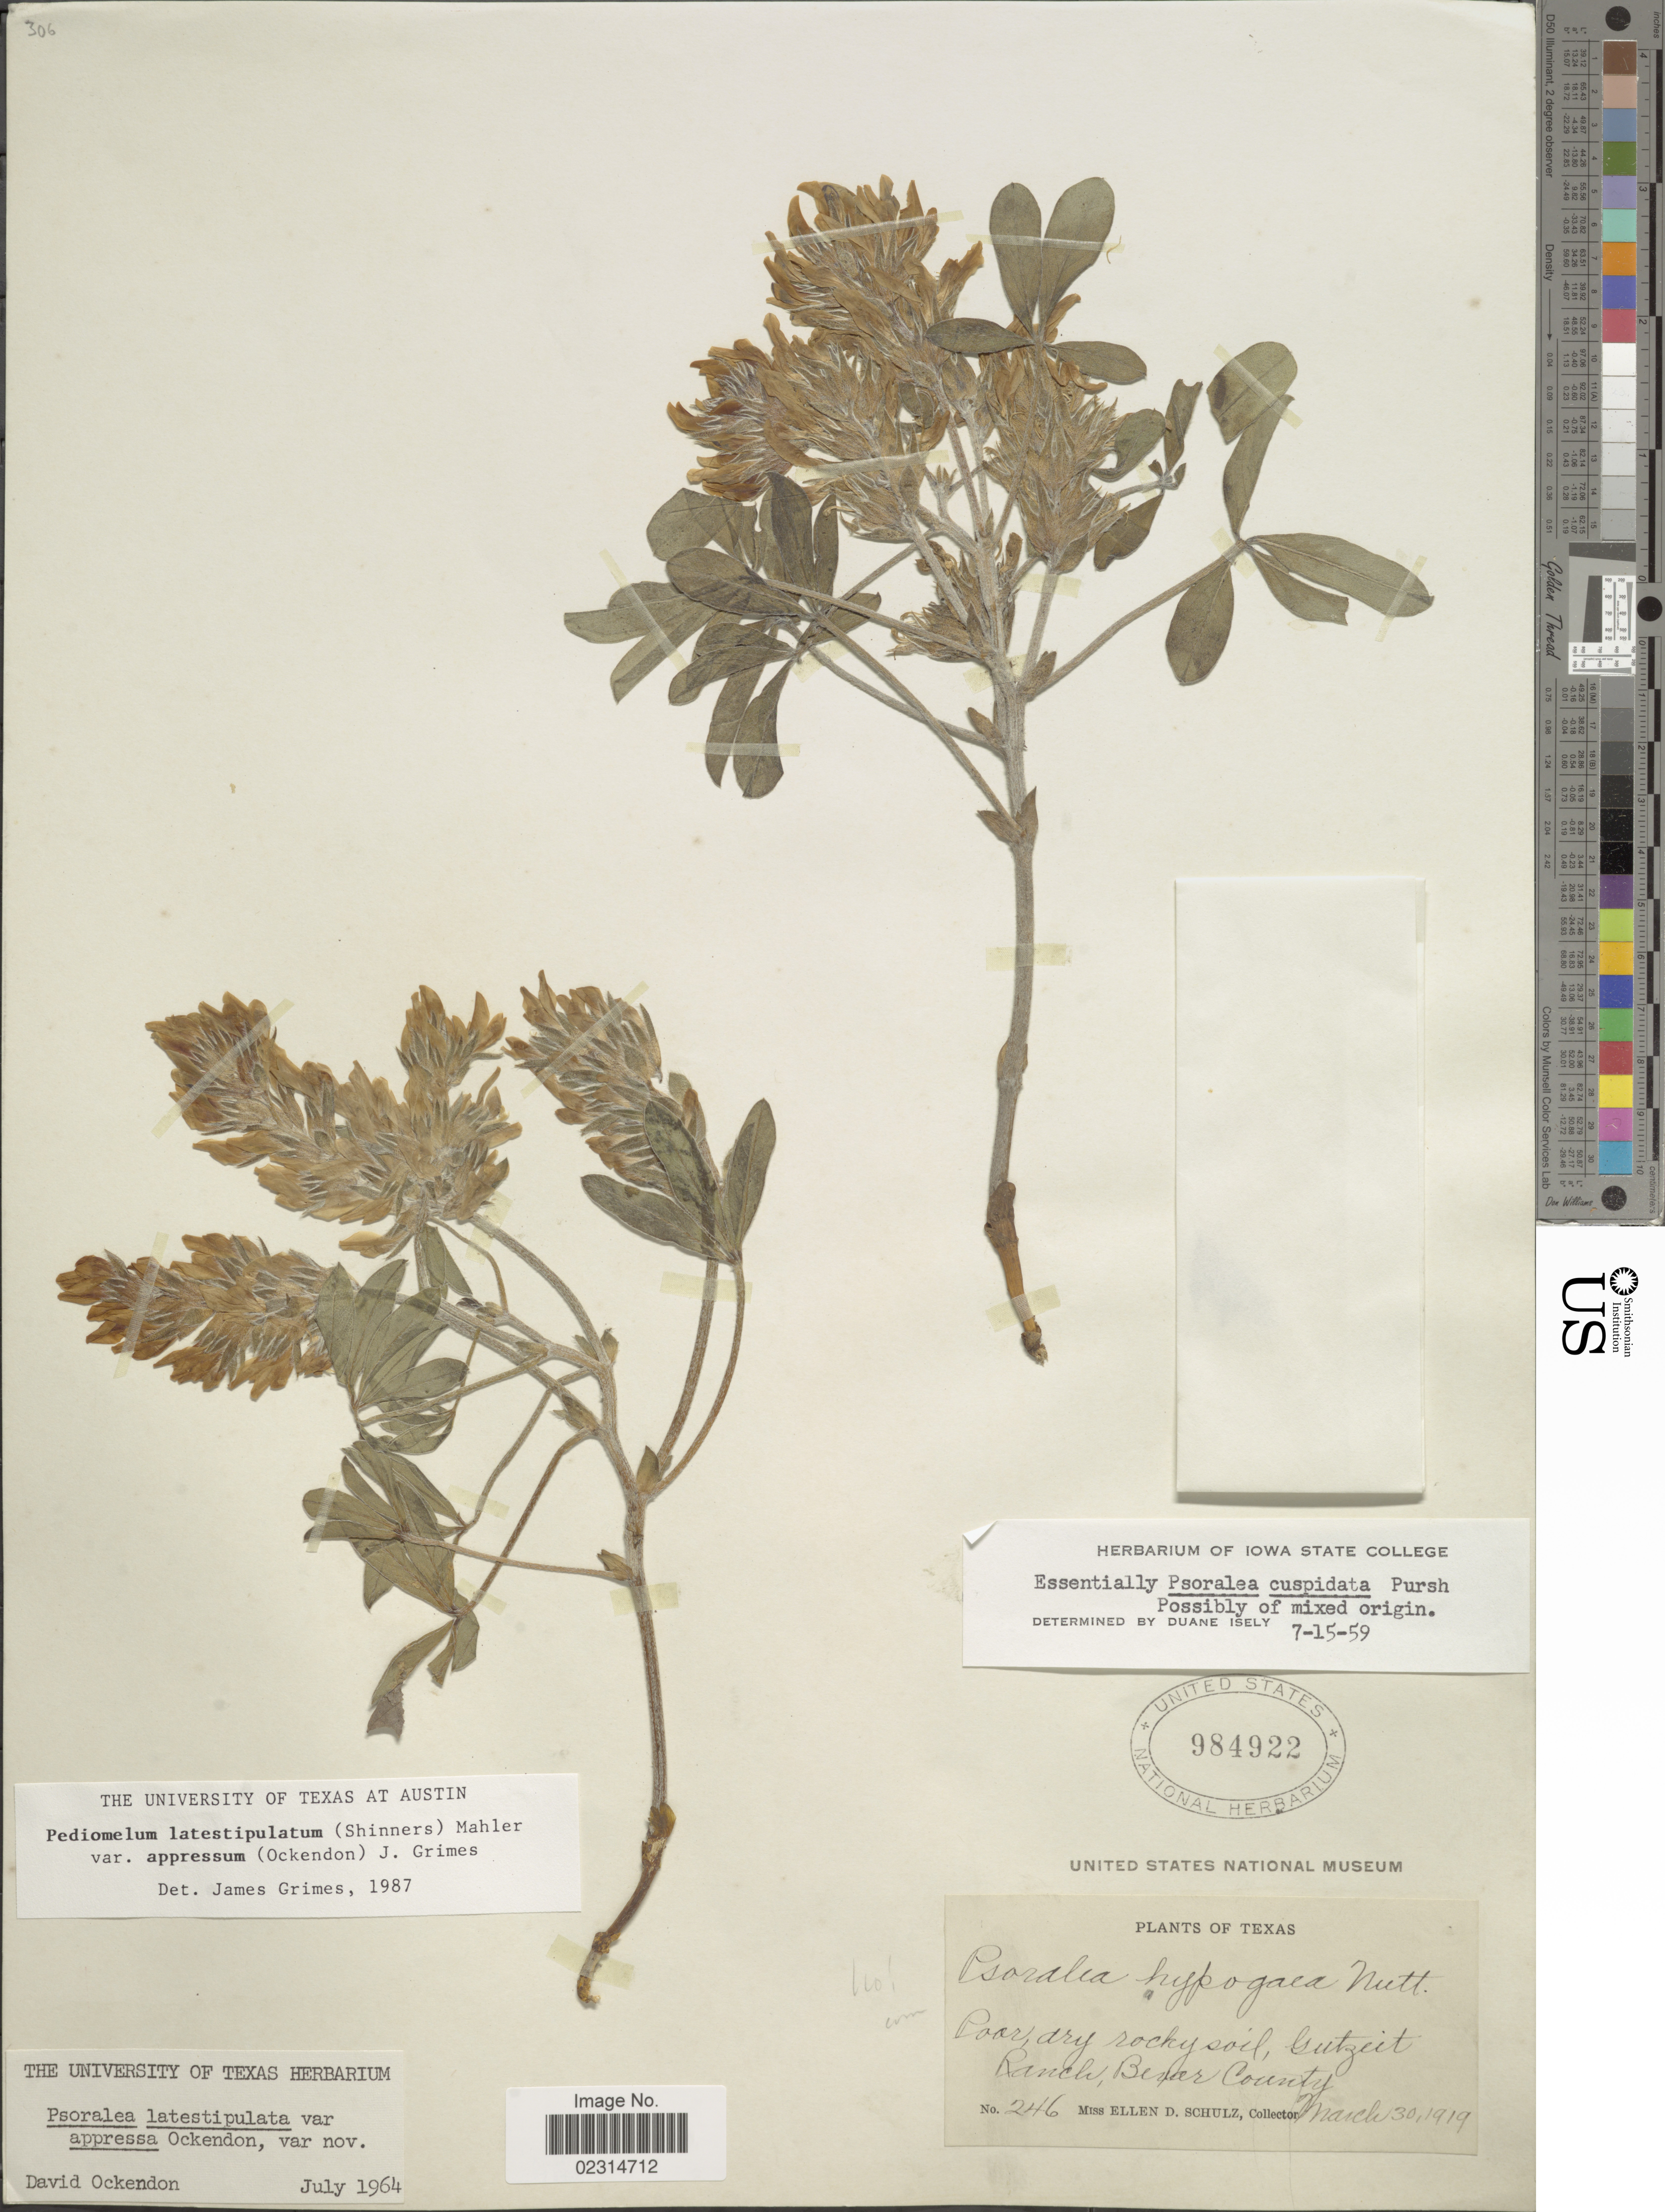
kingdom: Plantae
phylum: Tracheophyta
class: Magnoliopsida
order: Fabales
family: Fabaceae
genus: Pediomelum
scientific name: Pediomelum latestipulatum var. appressum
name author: (Ockendon) Gandhi & L.E. Br.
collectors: E. D. Schulz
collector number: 246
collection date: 1919-03-30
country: United States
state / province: Texas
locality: Poor, dry rocky soil, Gutzeit Ranch, bexar County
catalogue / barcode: US 984922